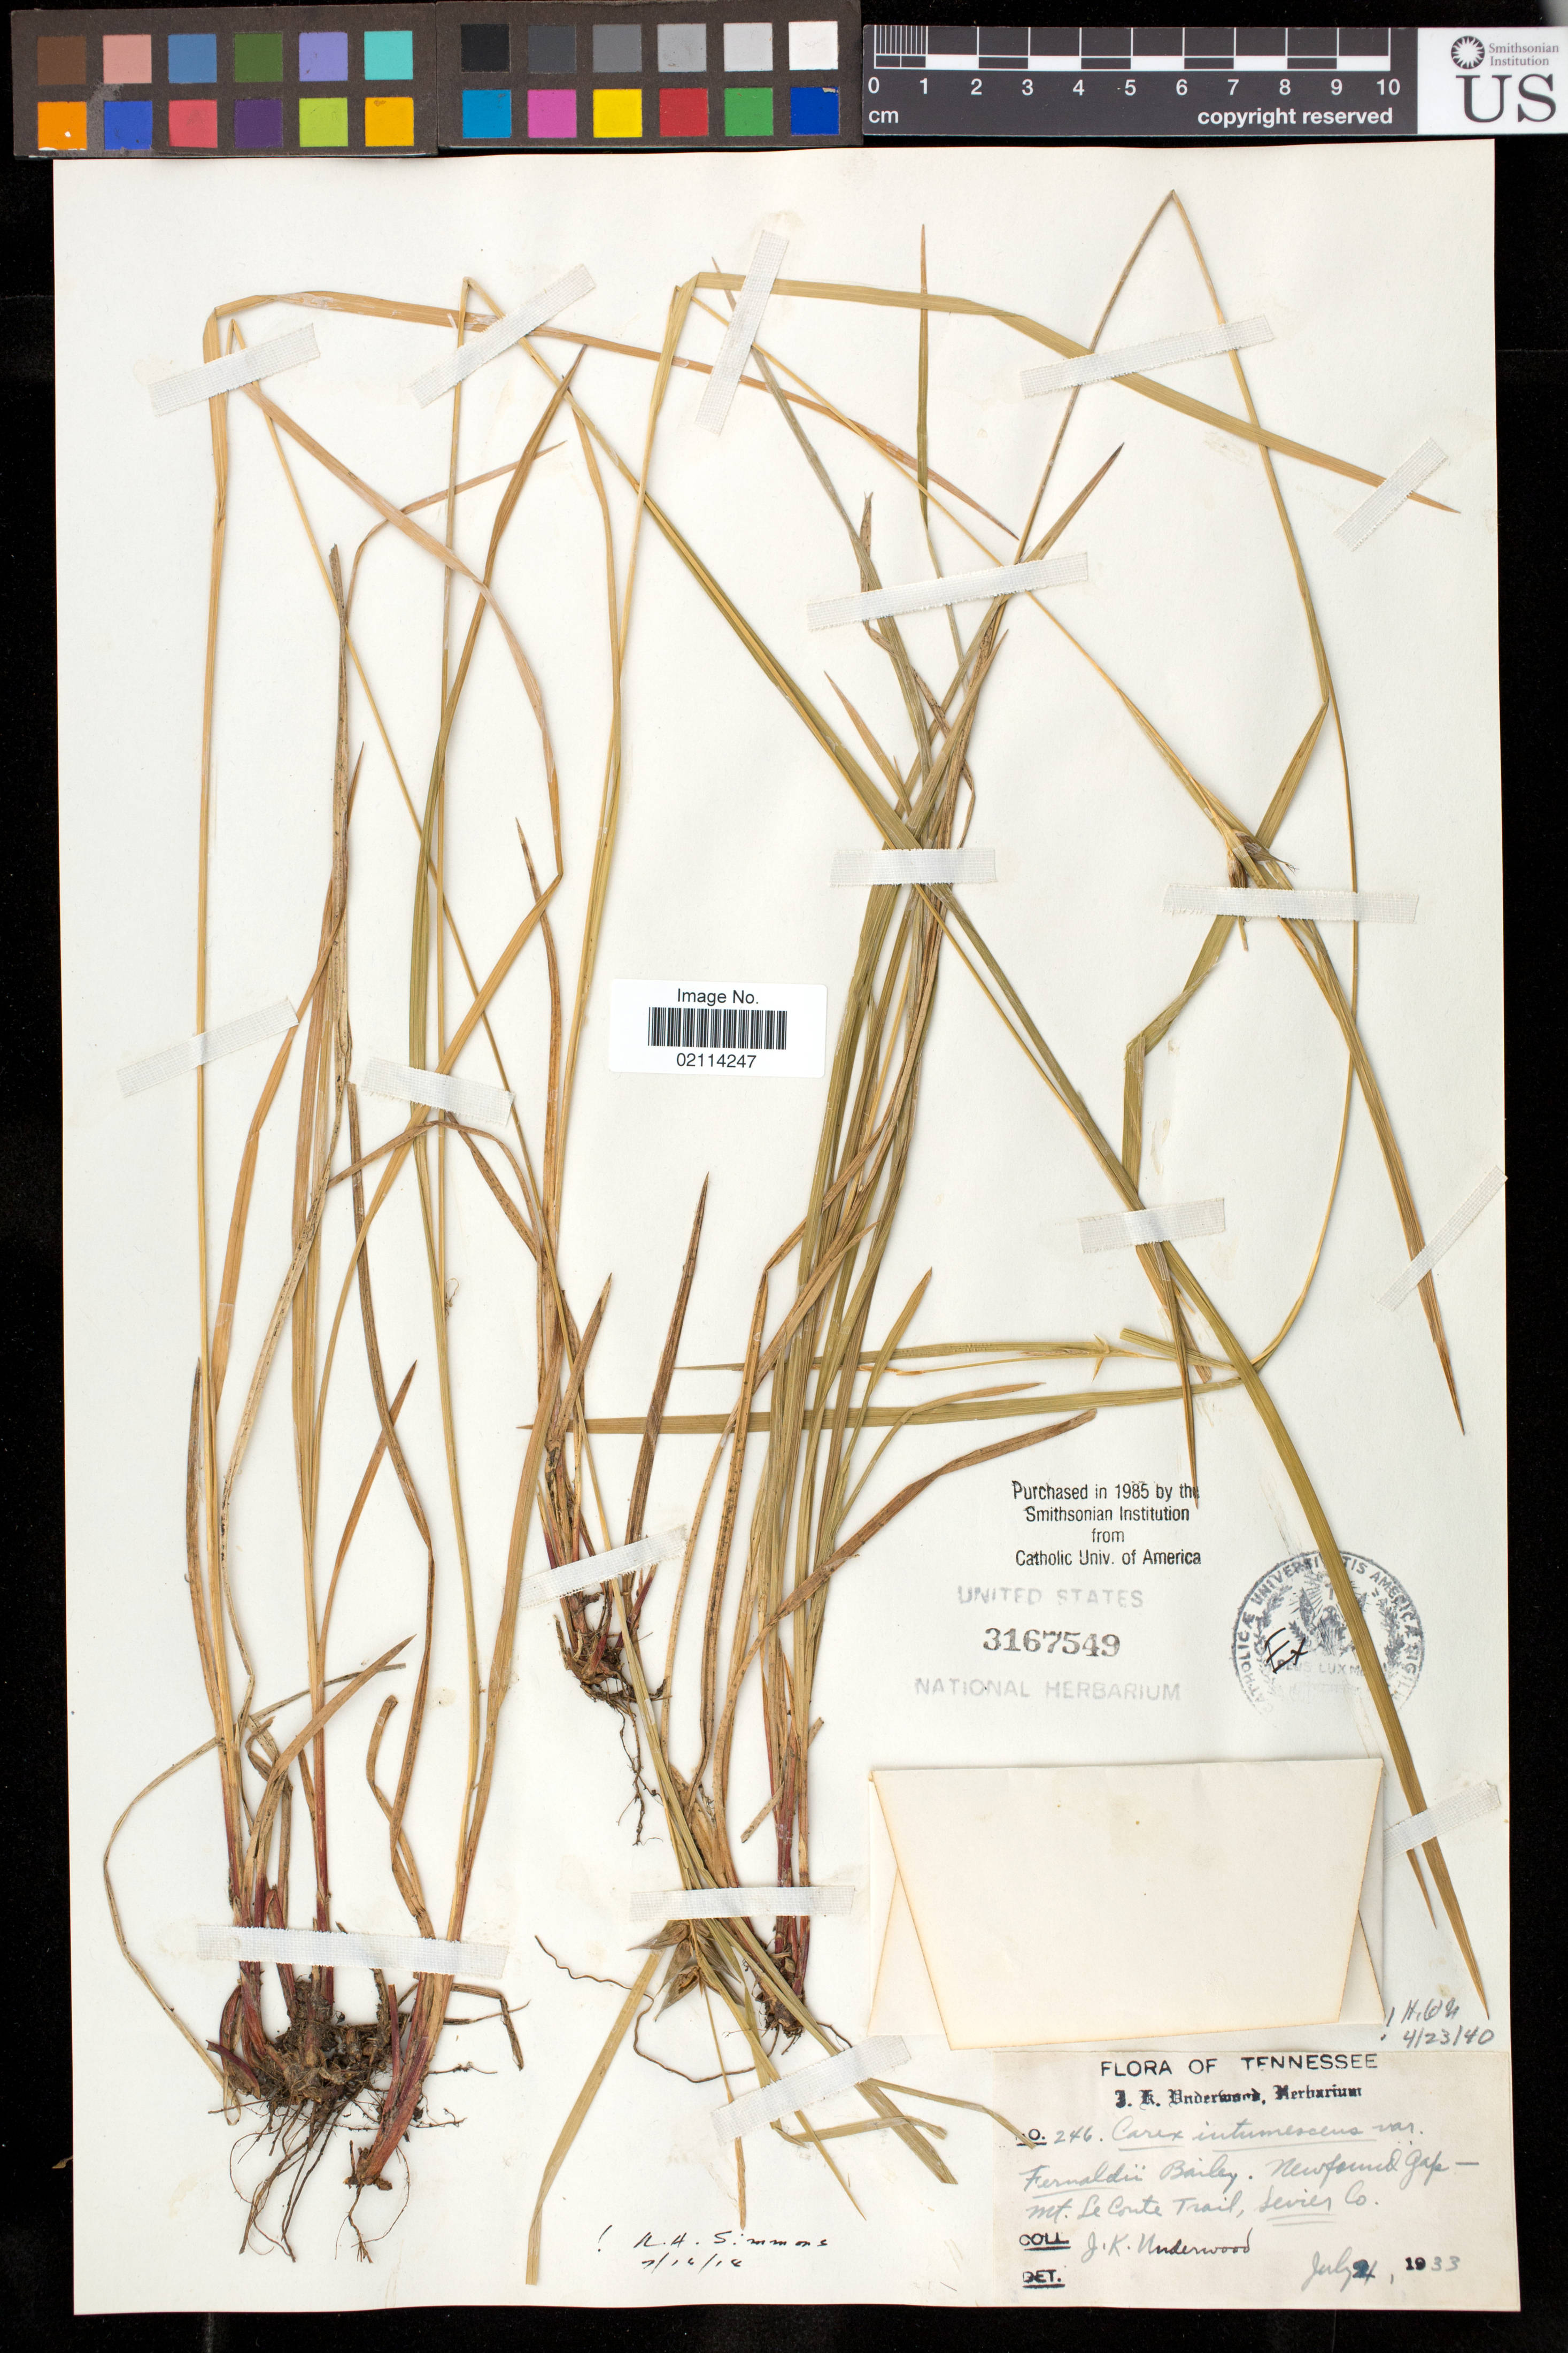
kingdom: Plantae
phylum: Tracheophyta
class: Liliopsida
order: Poales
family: Cyperaceae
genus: Carex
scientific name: Carex intumescens var. fernaldii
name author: L.H. Bailey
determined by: Simmons, R. H., (UNITED STATES)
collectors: J. K. Underwood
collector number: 246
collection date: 1933-07-21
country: United States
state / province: Tennessee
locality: Newfound Gap - Mt. Le Conte Trail, Sevier Co.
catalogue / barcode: US 3167549